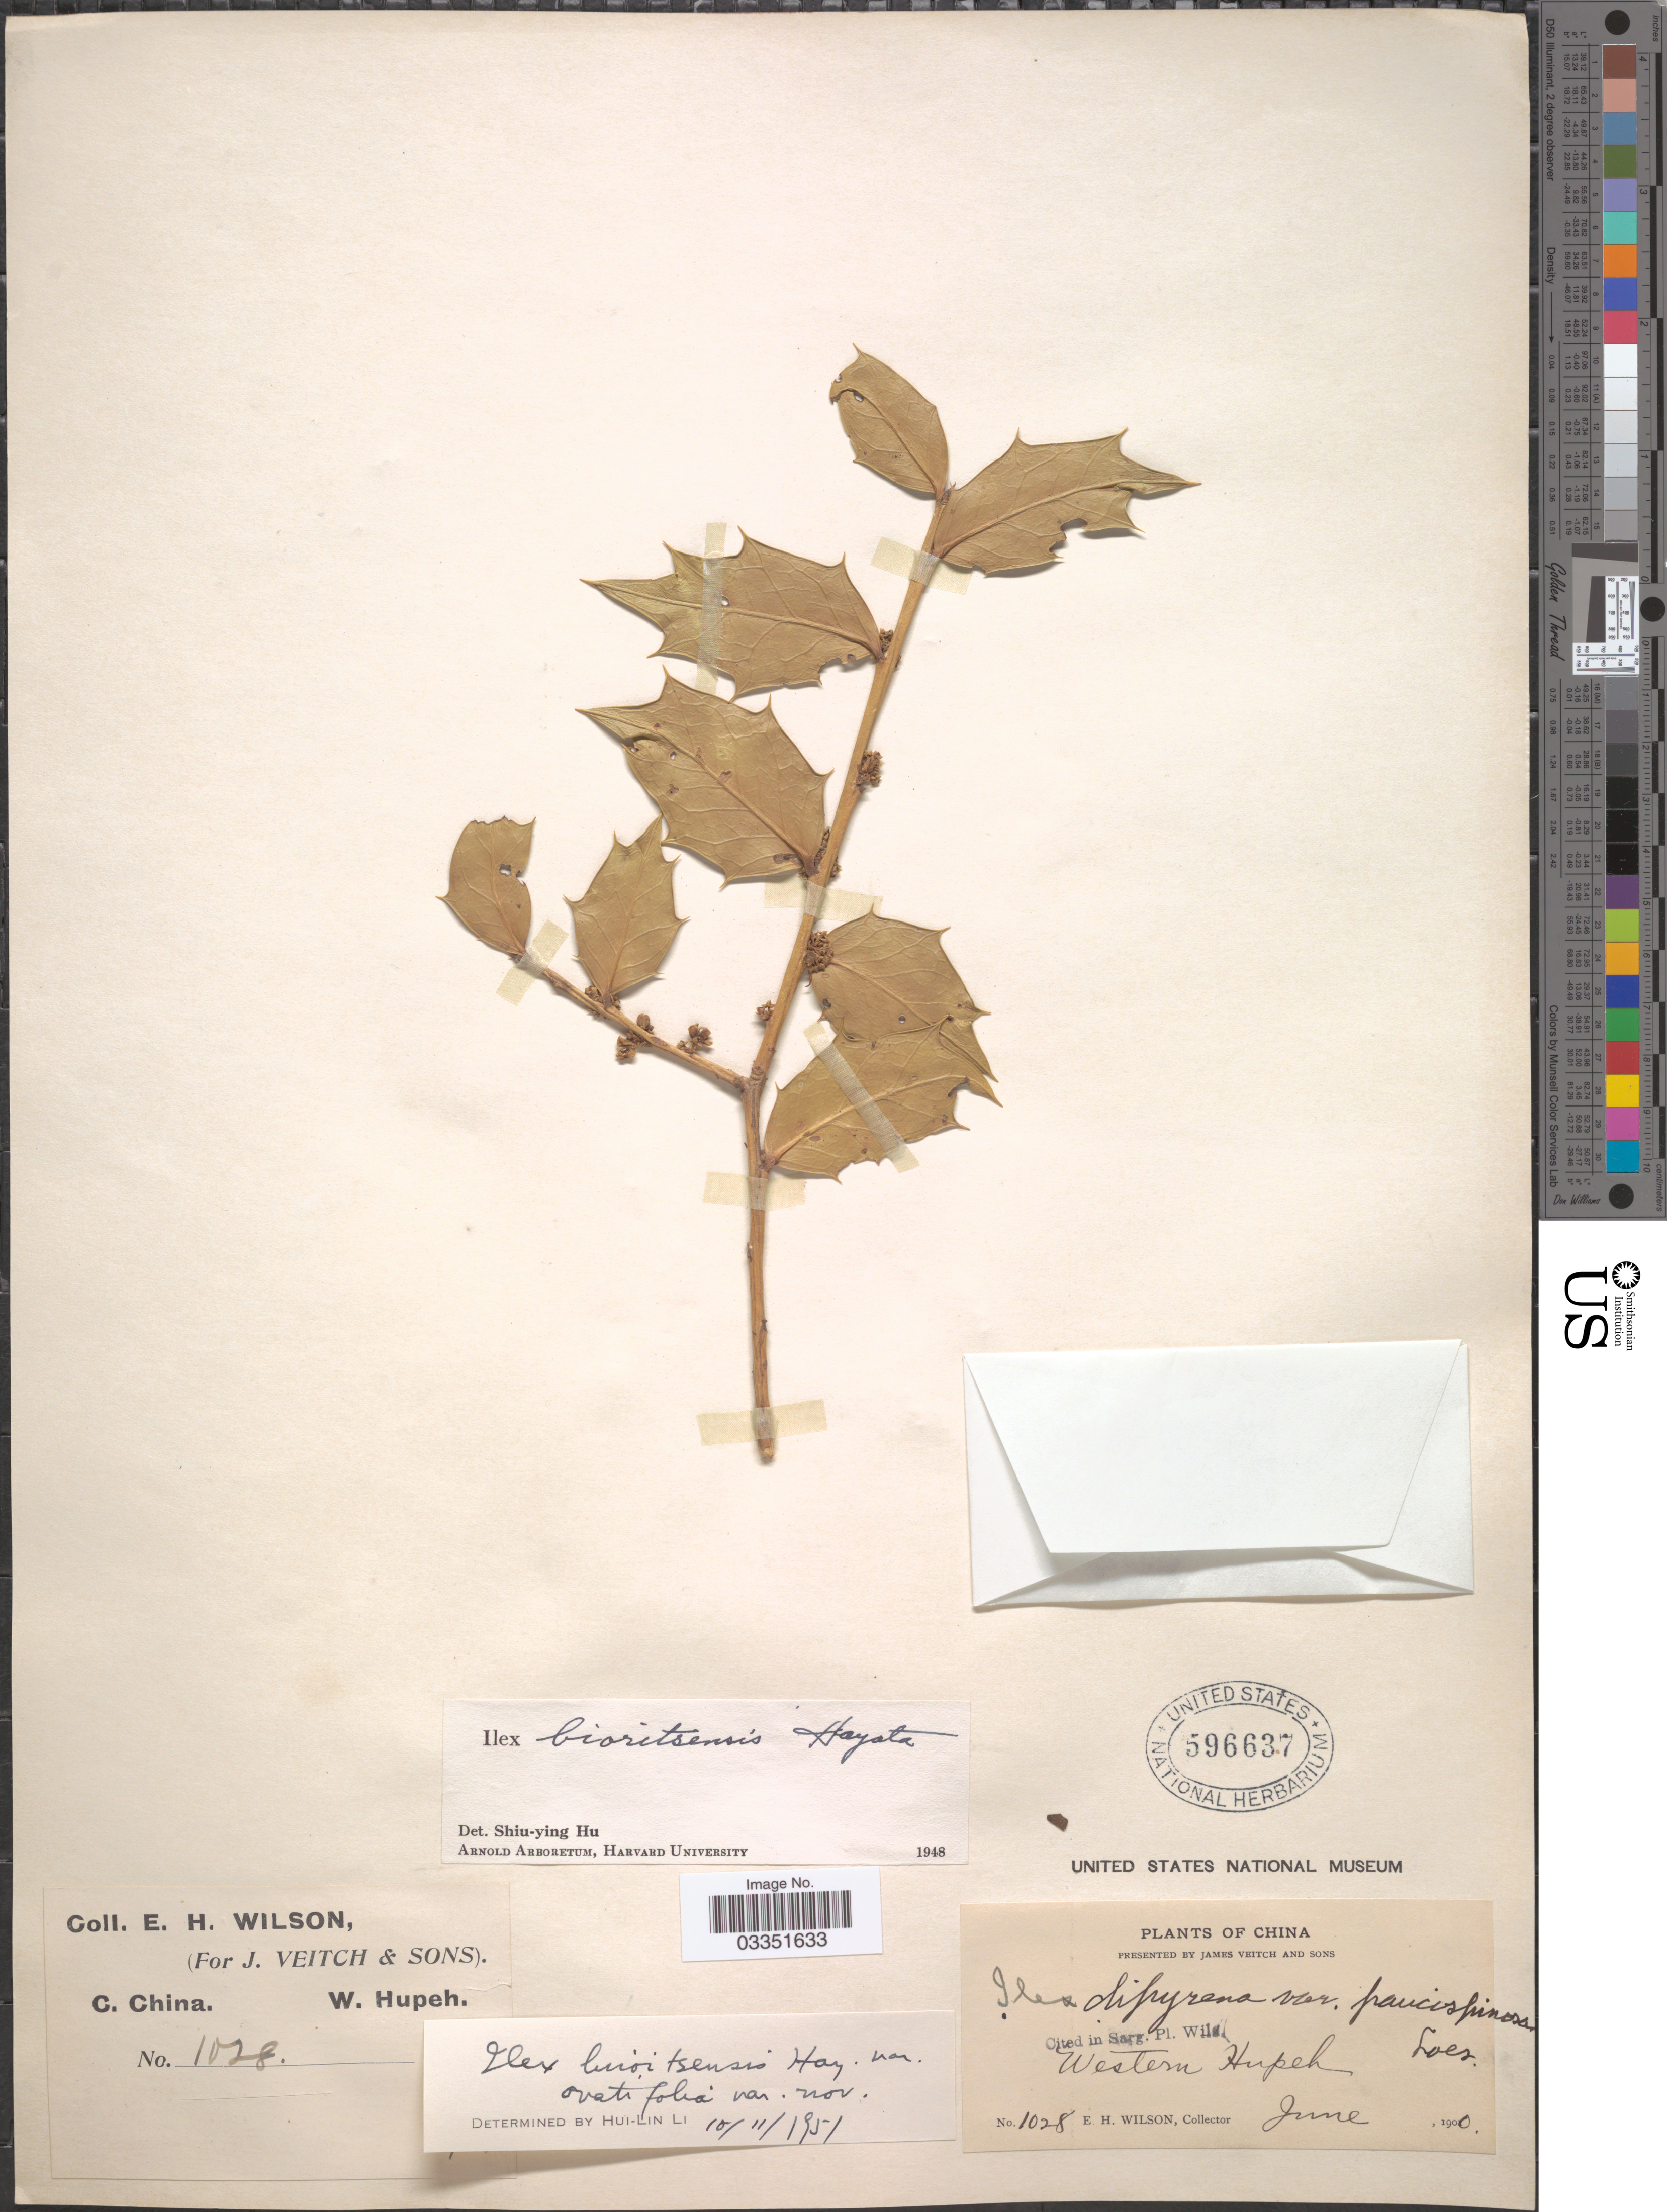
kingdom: Plantae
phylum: Tracheophyta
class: Magnoliopsida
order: Aquifoliales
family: Aquifoliaceae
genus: Ilex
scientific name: Ilex bioritsensis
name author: Hayata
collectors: E. Wilson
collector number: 1028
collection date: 1900-06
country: China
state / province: Hubei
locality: C. China. W. Hupeh. Western Hupeh.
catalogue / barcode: US 596637